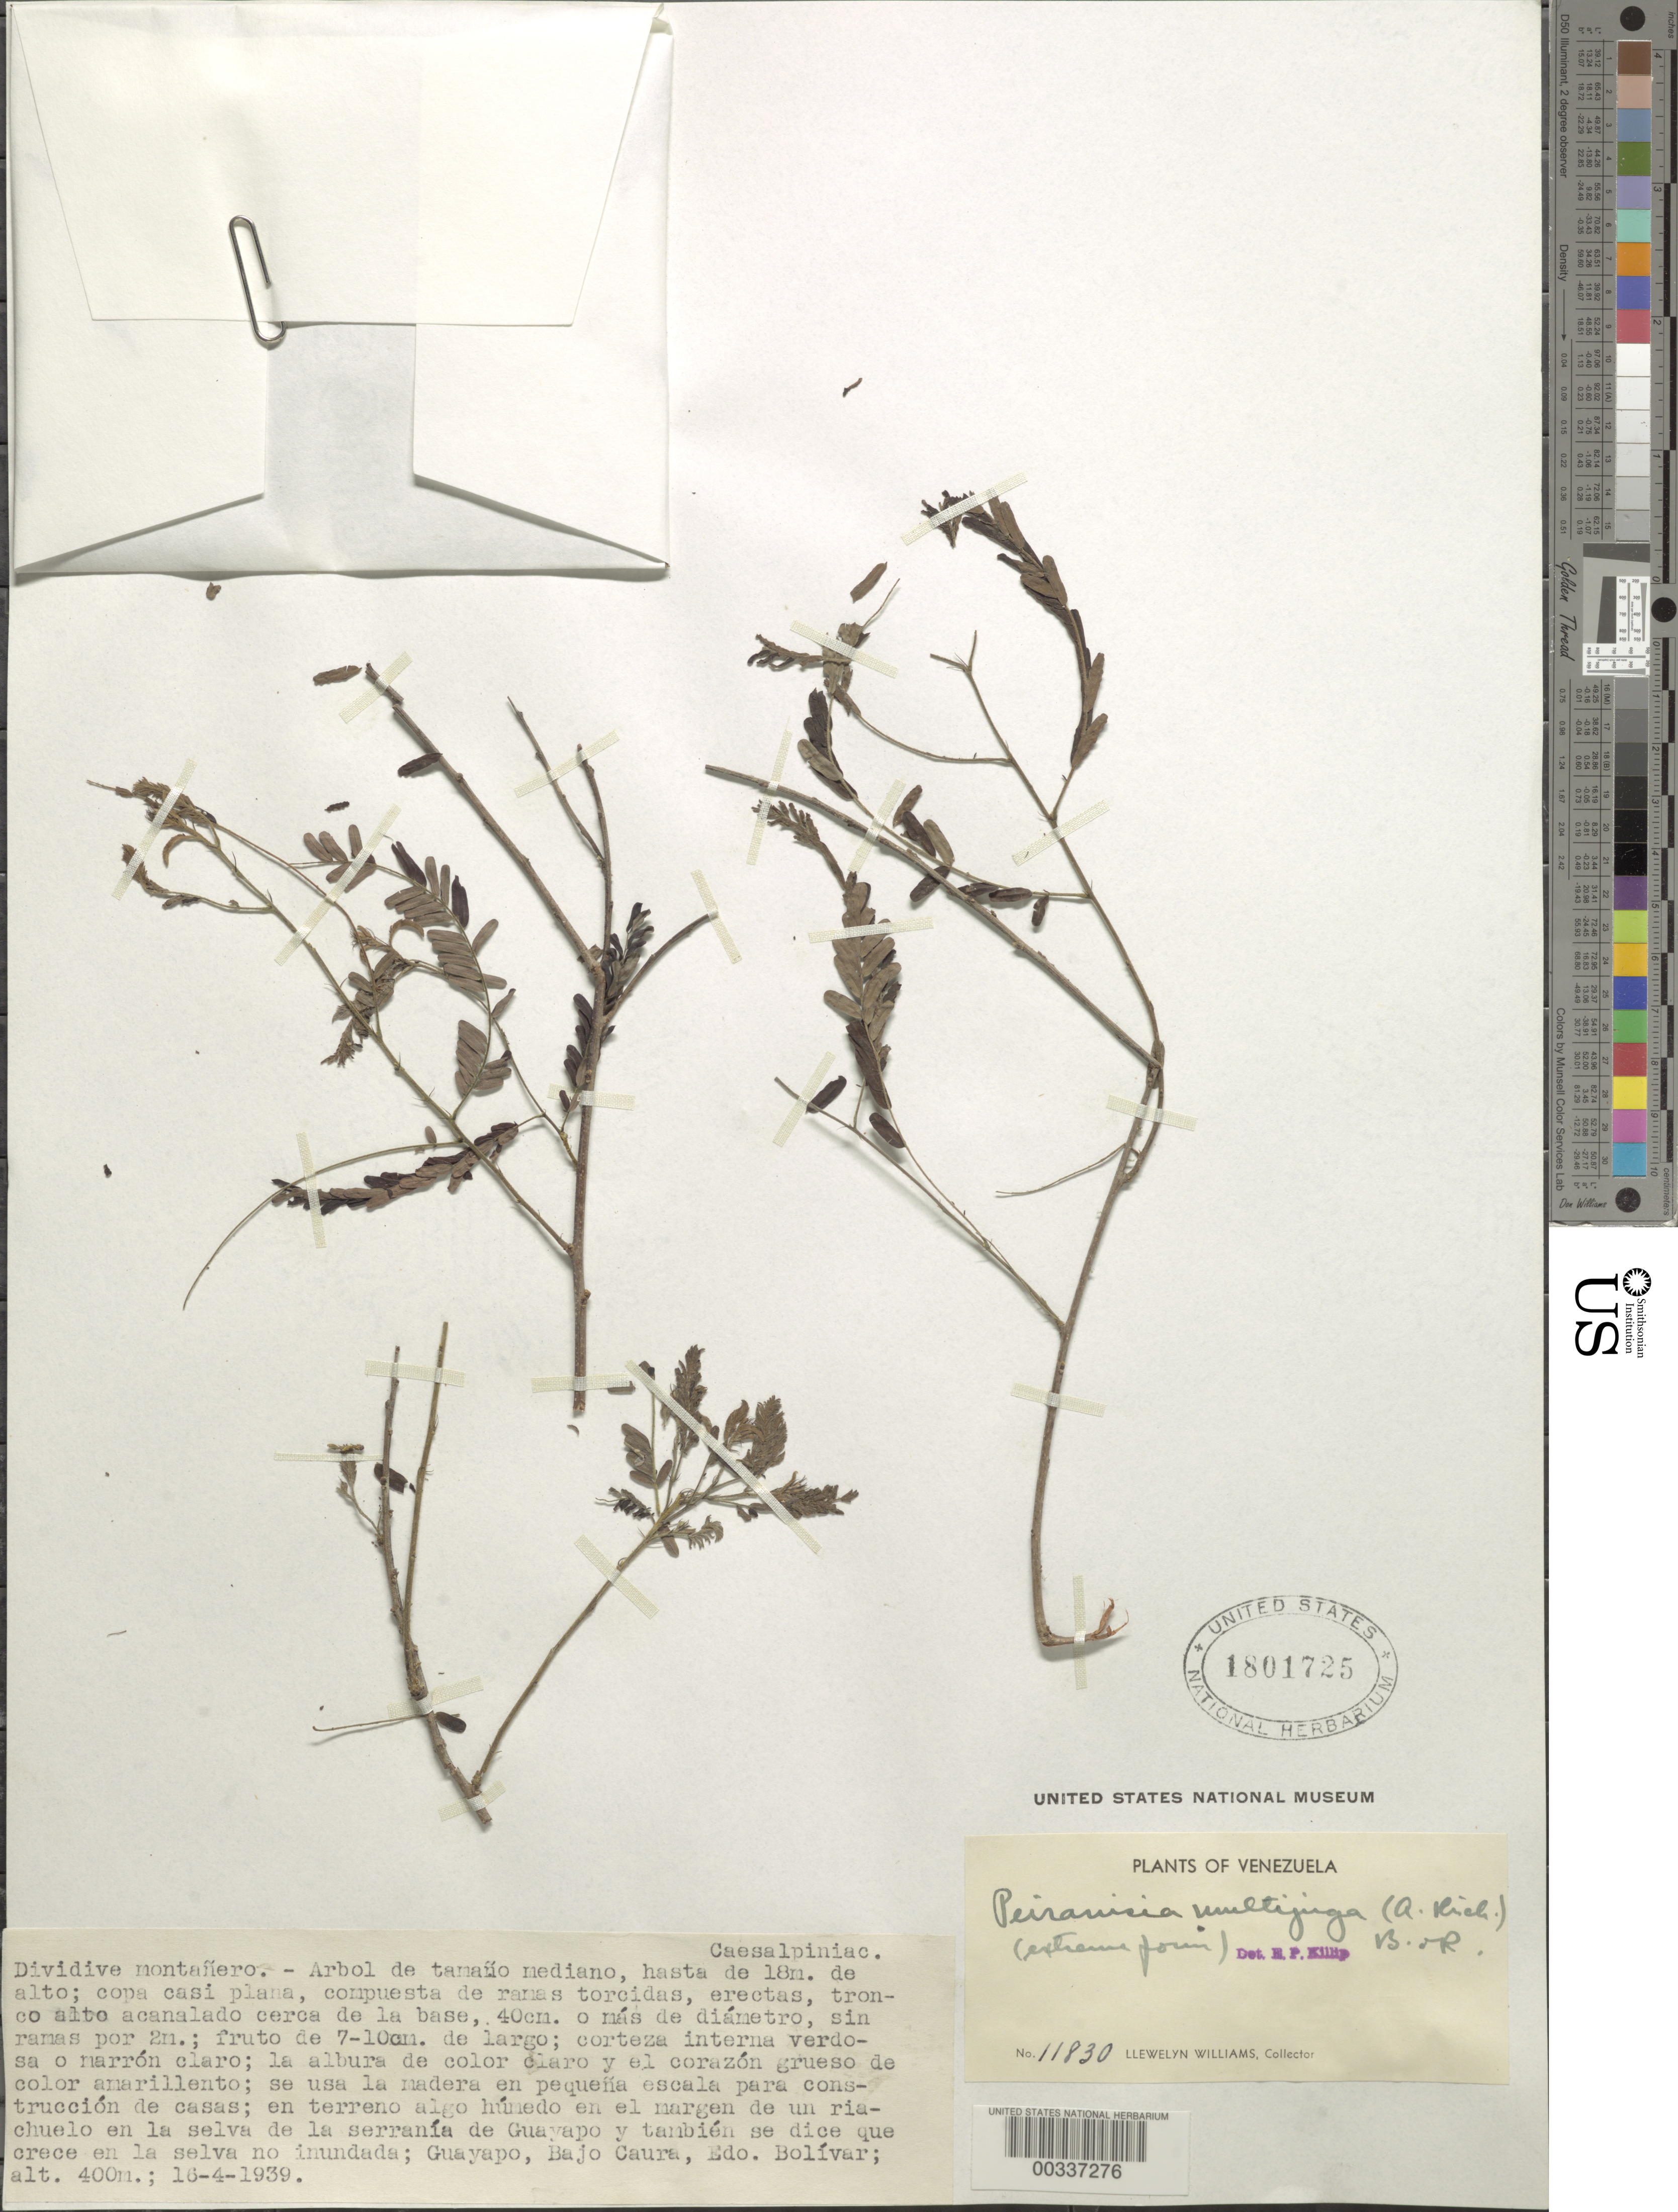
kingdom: Plantae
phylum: Tracheophyta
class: Magnoliopsida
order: Fabales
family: Fabaceae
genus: Senna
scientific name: Senna multijuga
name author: (Rich.) H.S. Irwin & Barneby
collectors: Ll. Williams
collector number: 11830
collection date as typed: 16 Apr 1939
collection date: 1939-04-16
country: Venezuela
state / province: Bolivar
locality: Guayapo, bajo caura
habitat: At the edge of a brook in the serrania and uninnundated forest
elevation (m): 400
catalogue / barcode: US 1801725